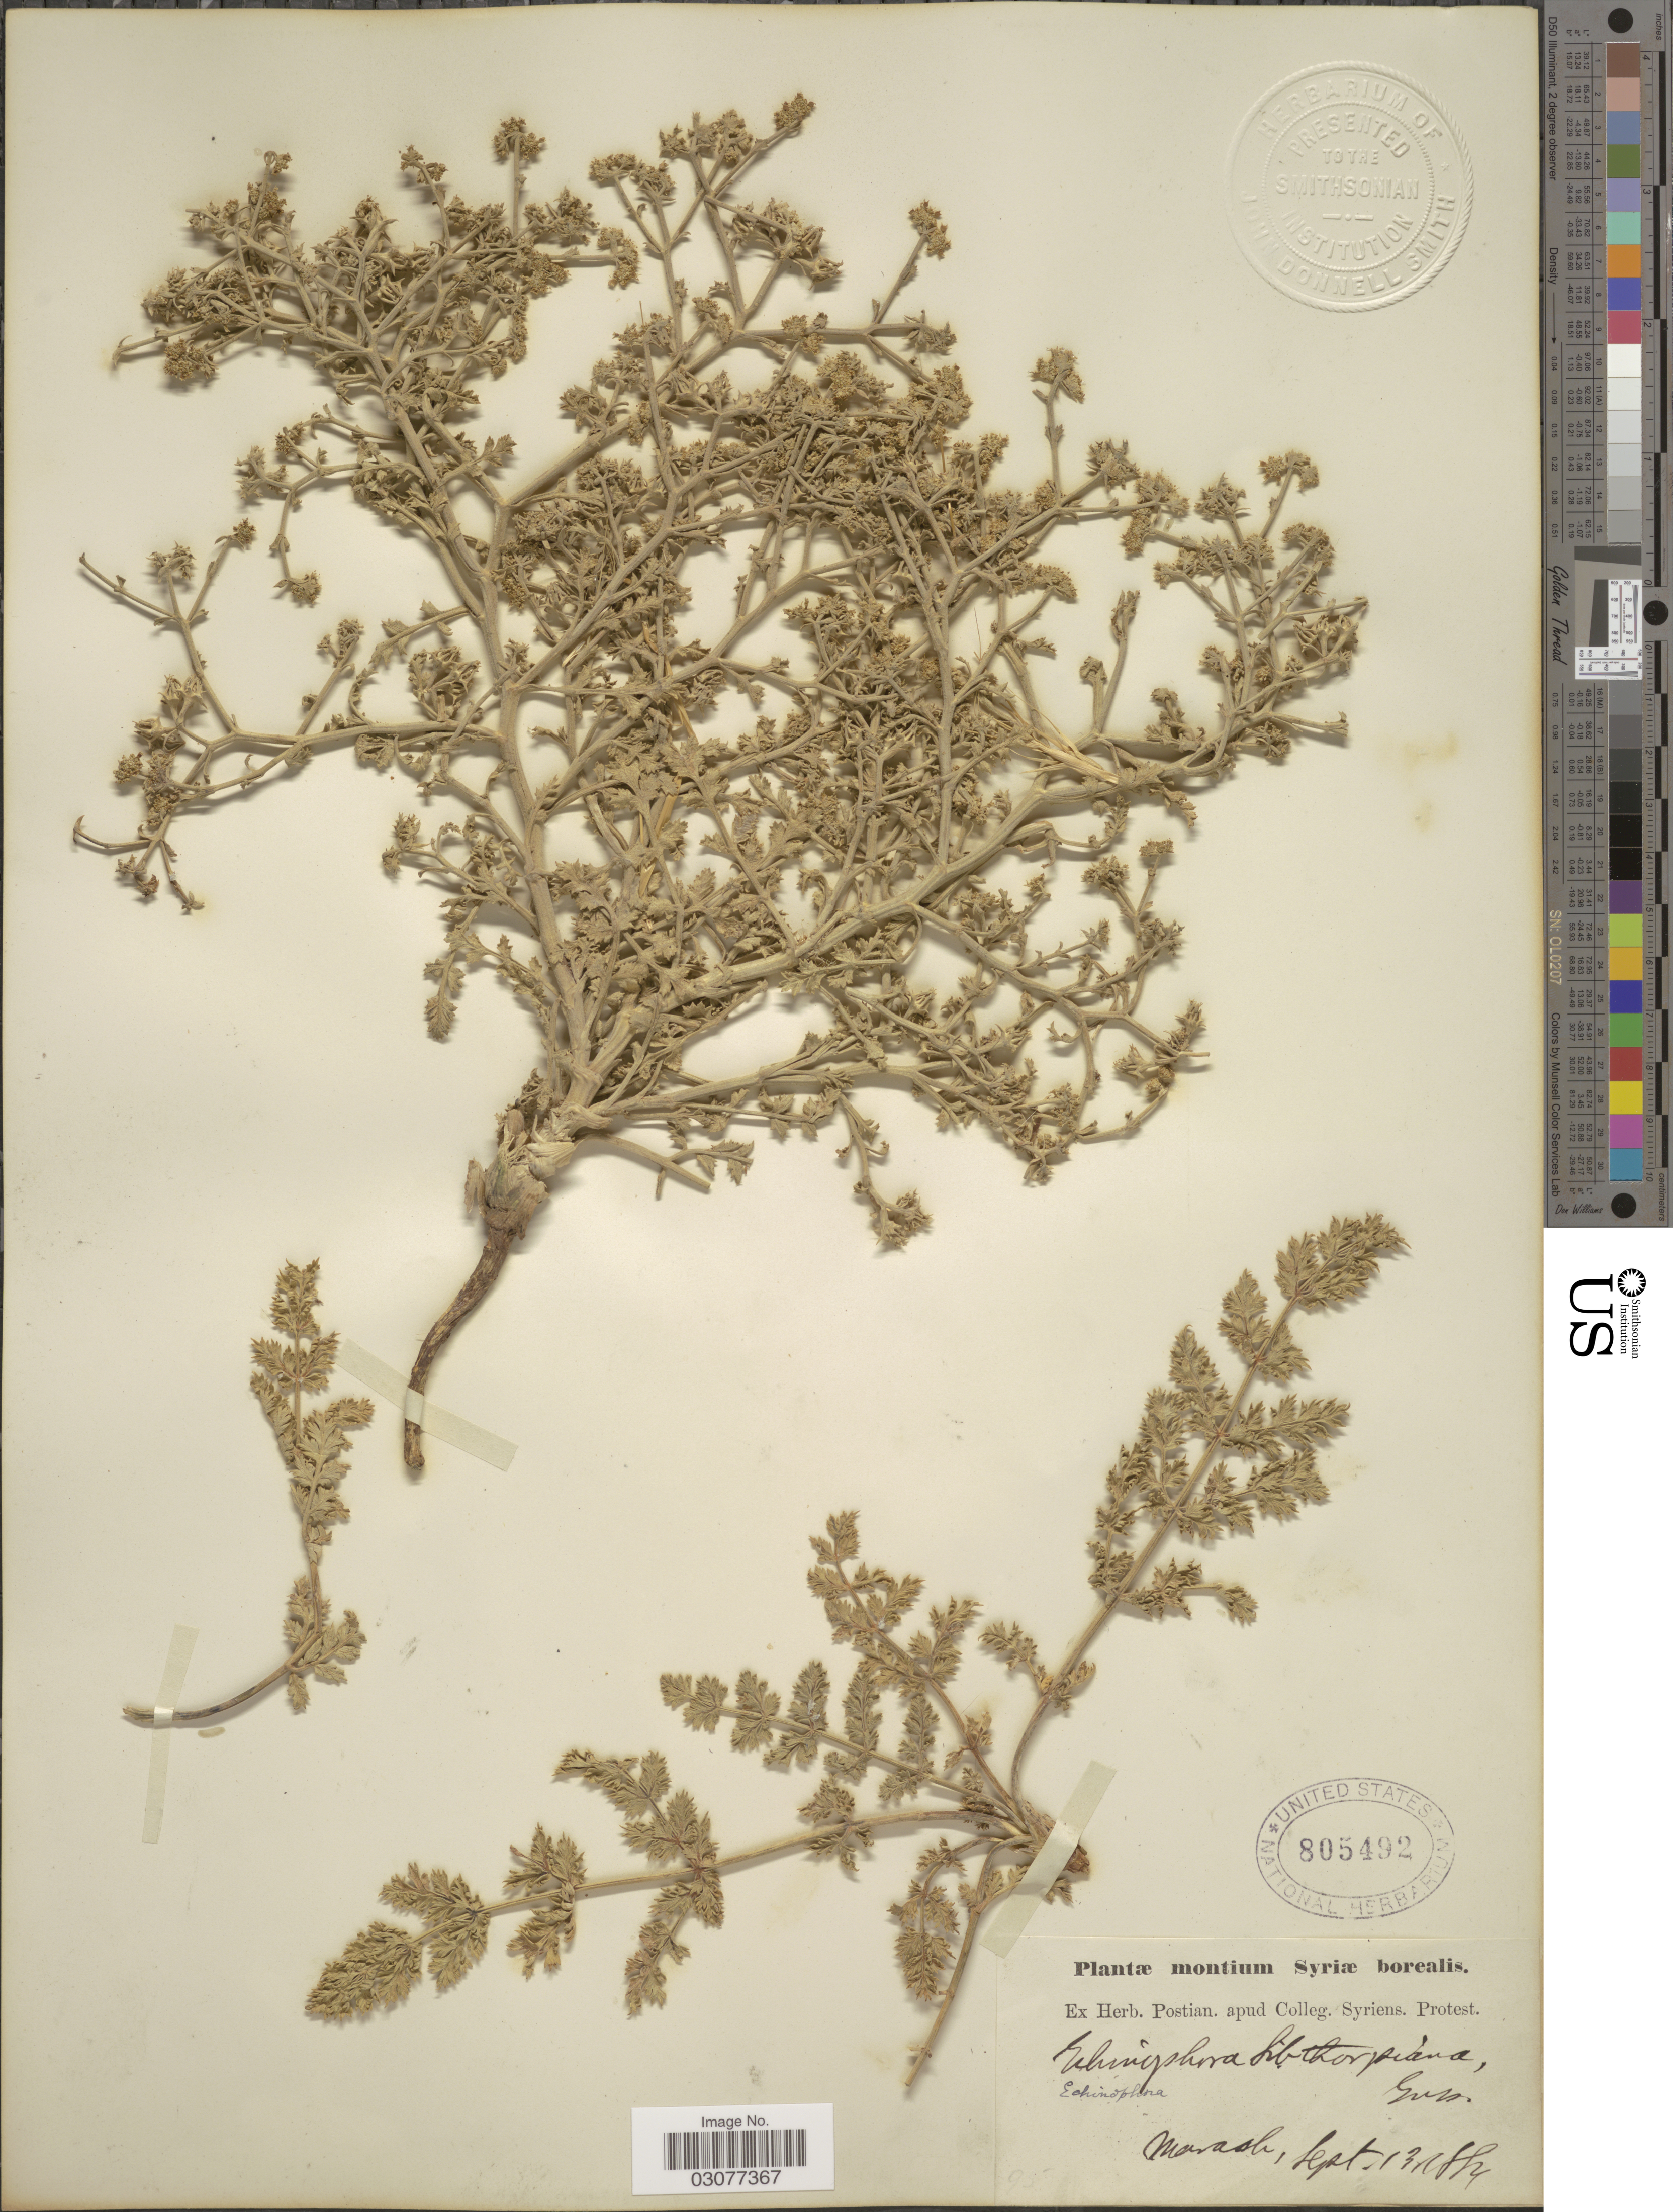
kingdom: Plantae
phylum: Tracheophyta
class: Magnoliopsida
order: Apiales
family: Apiaceae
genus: Echinophora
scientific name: Echinophora sibthorpiana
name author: Guss.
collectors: ex herb. Postian. apud Colleg. Syriens. Protest. USE "Fannie P. A. Shepard" (10308853) AS PRIMARY COLLECTOR INSTEAD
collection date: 1884-09-13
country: Syria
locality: Marash.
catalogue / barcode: US 805492